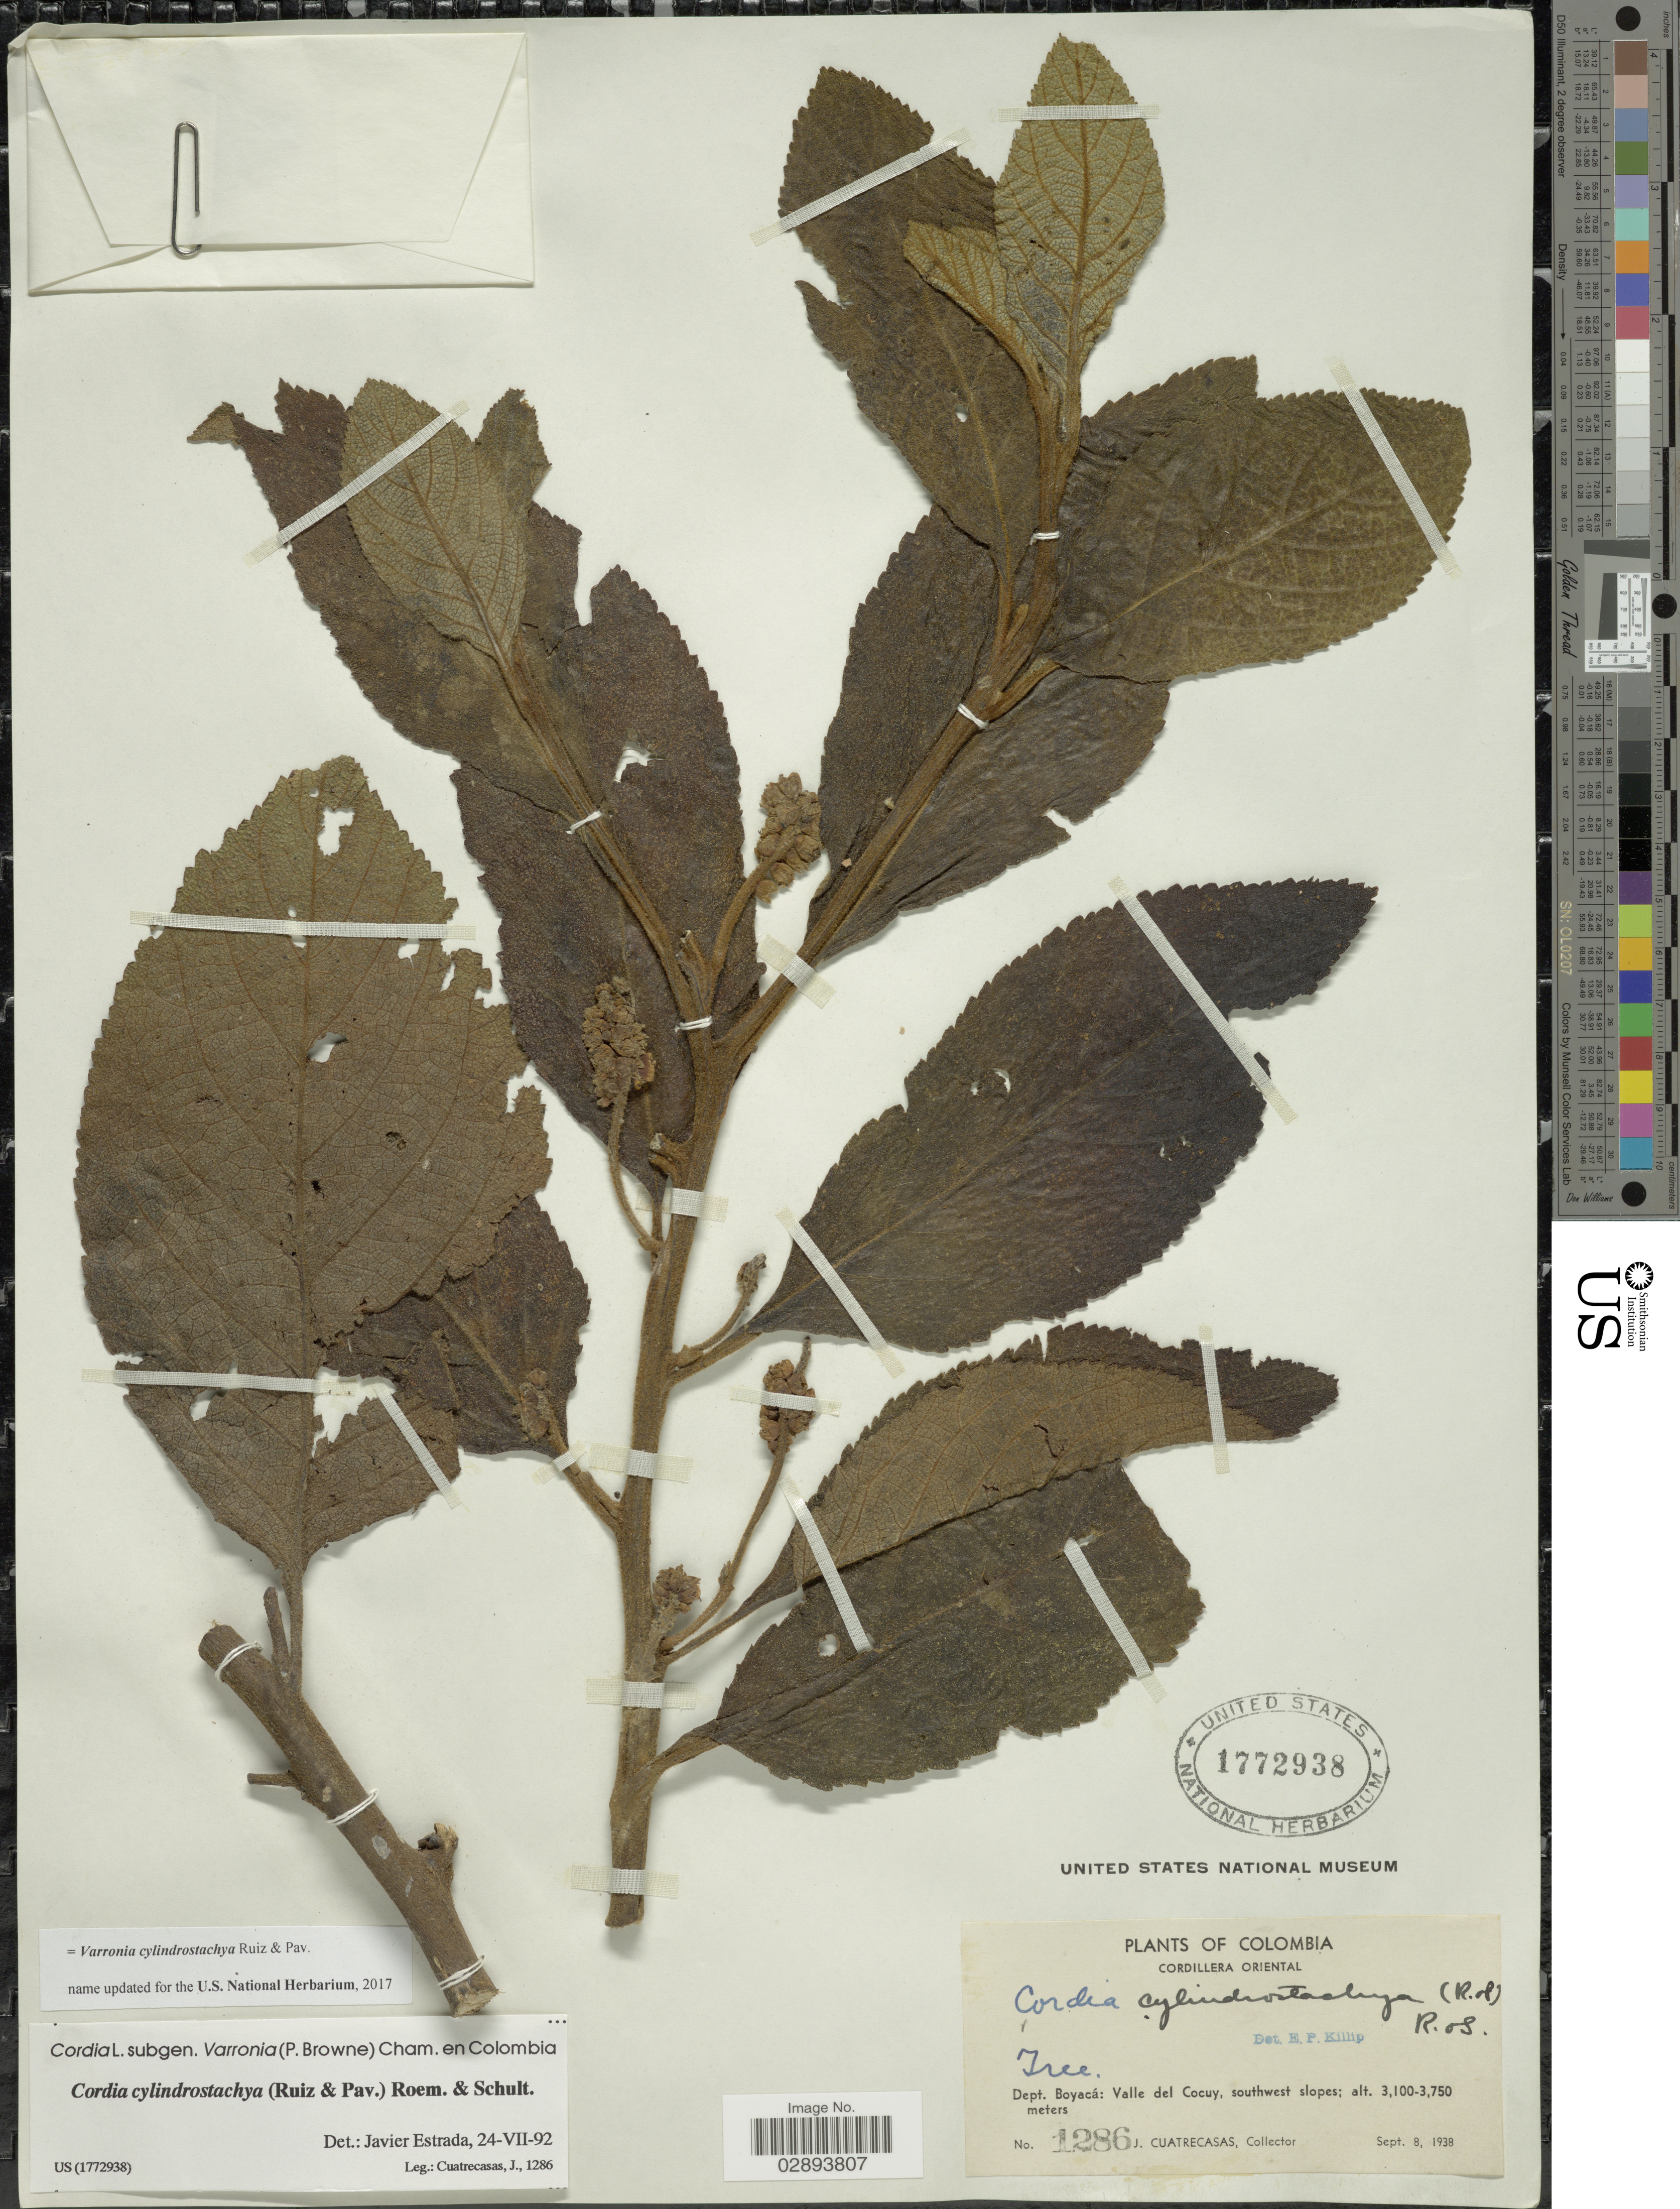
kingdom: Plantae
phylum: Tracheophyta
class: Magnoliopsida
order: Boraginales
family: Cordiaceae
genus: Varronia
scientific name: Varronia cylindrostachya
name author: Ruiz & Pav.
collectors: J. Cuatrecasas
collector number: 1286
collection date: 1938-09-08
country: Colombia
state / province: Boyacá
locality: Cordillera Oriental, Dept. Boyacá, Valle del Cocuy, southwest slopes.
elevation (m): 3100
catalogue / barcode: US 1772938